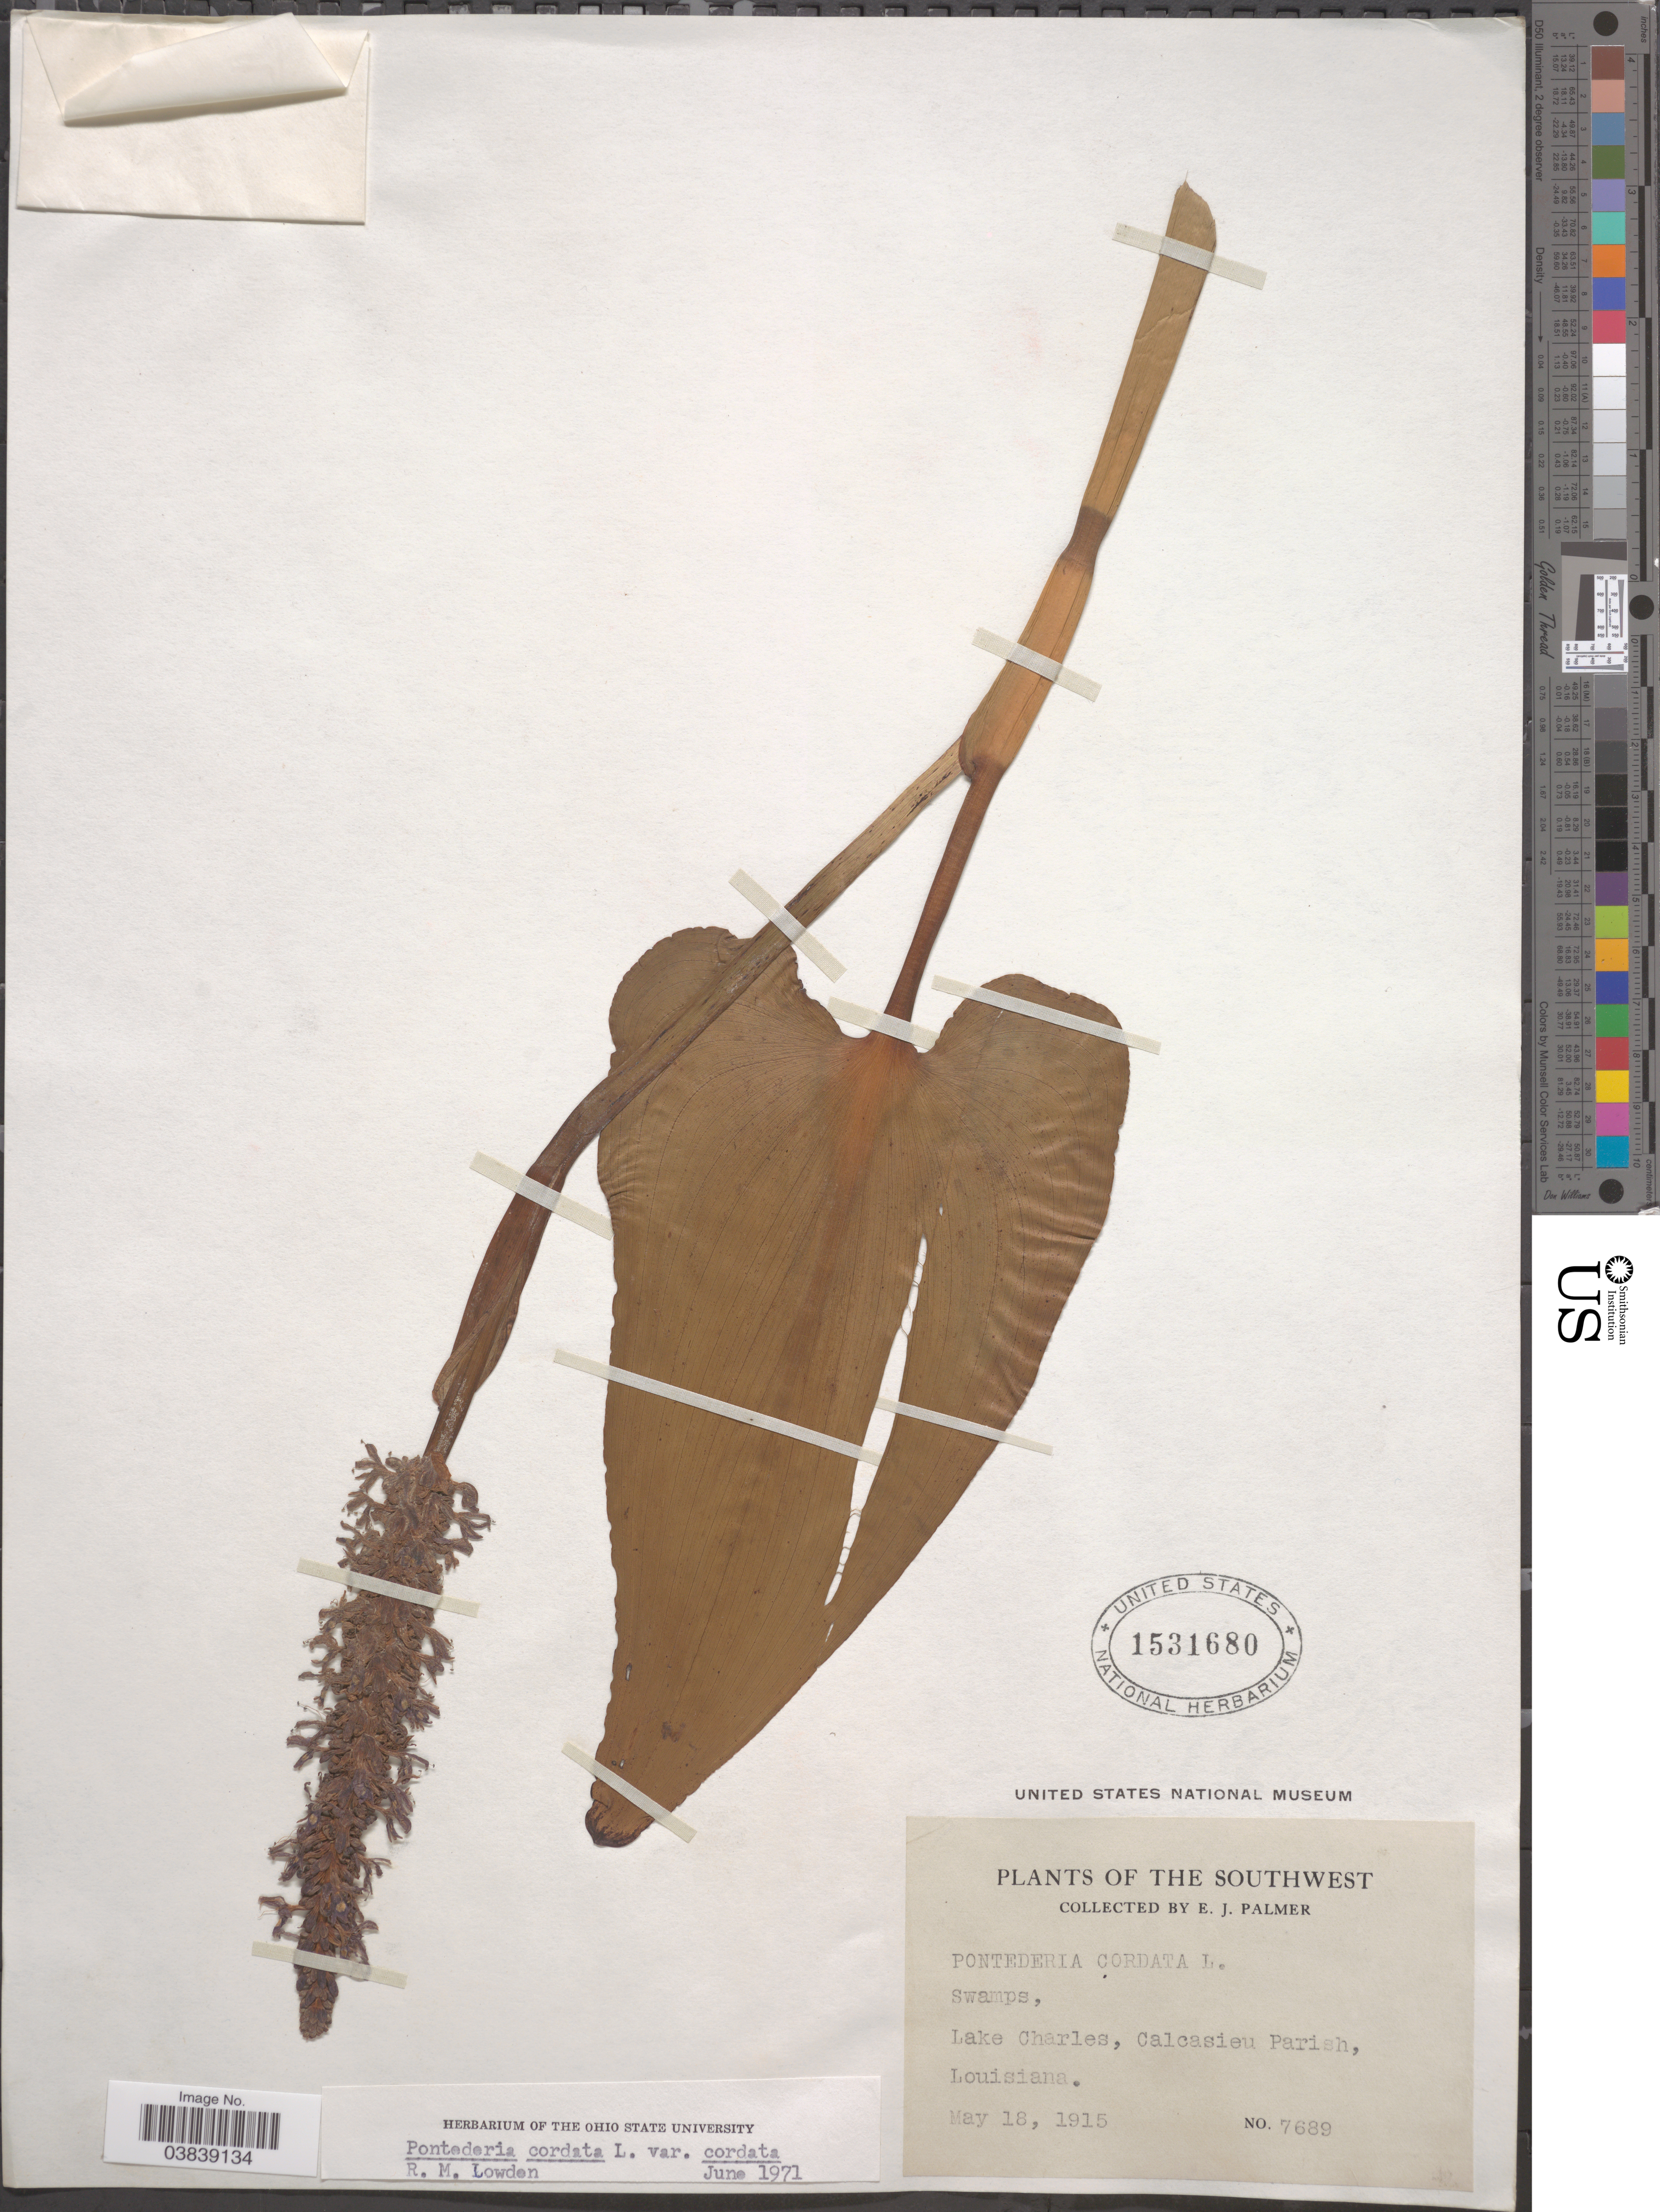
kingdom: Plantae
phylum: Tracheophyta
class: Liliopsida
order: Commelinales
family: Pontederiaceae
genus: Pontederia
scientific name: Pontederia cordata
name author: L.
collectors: E. J. Palmer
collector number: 7689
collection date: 1915-05-18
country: United States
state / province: Louisiana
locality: The Southwest. Lake Charles, Calcasieu Parish.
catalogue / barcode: US 1531680